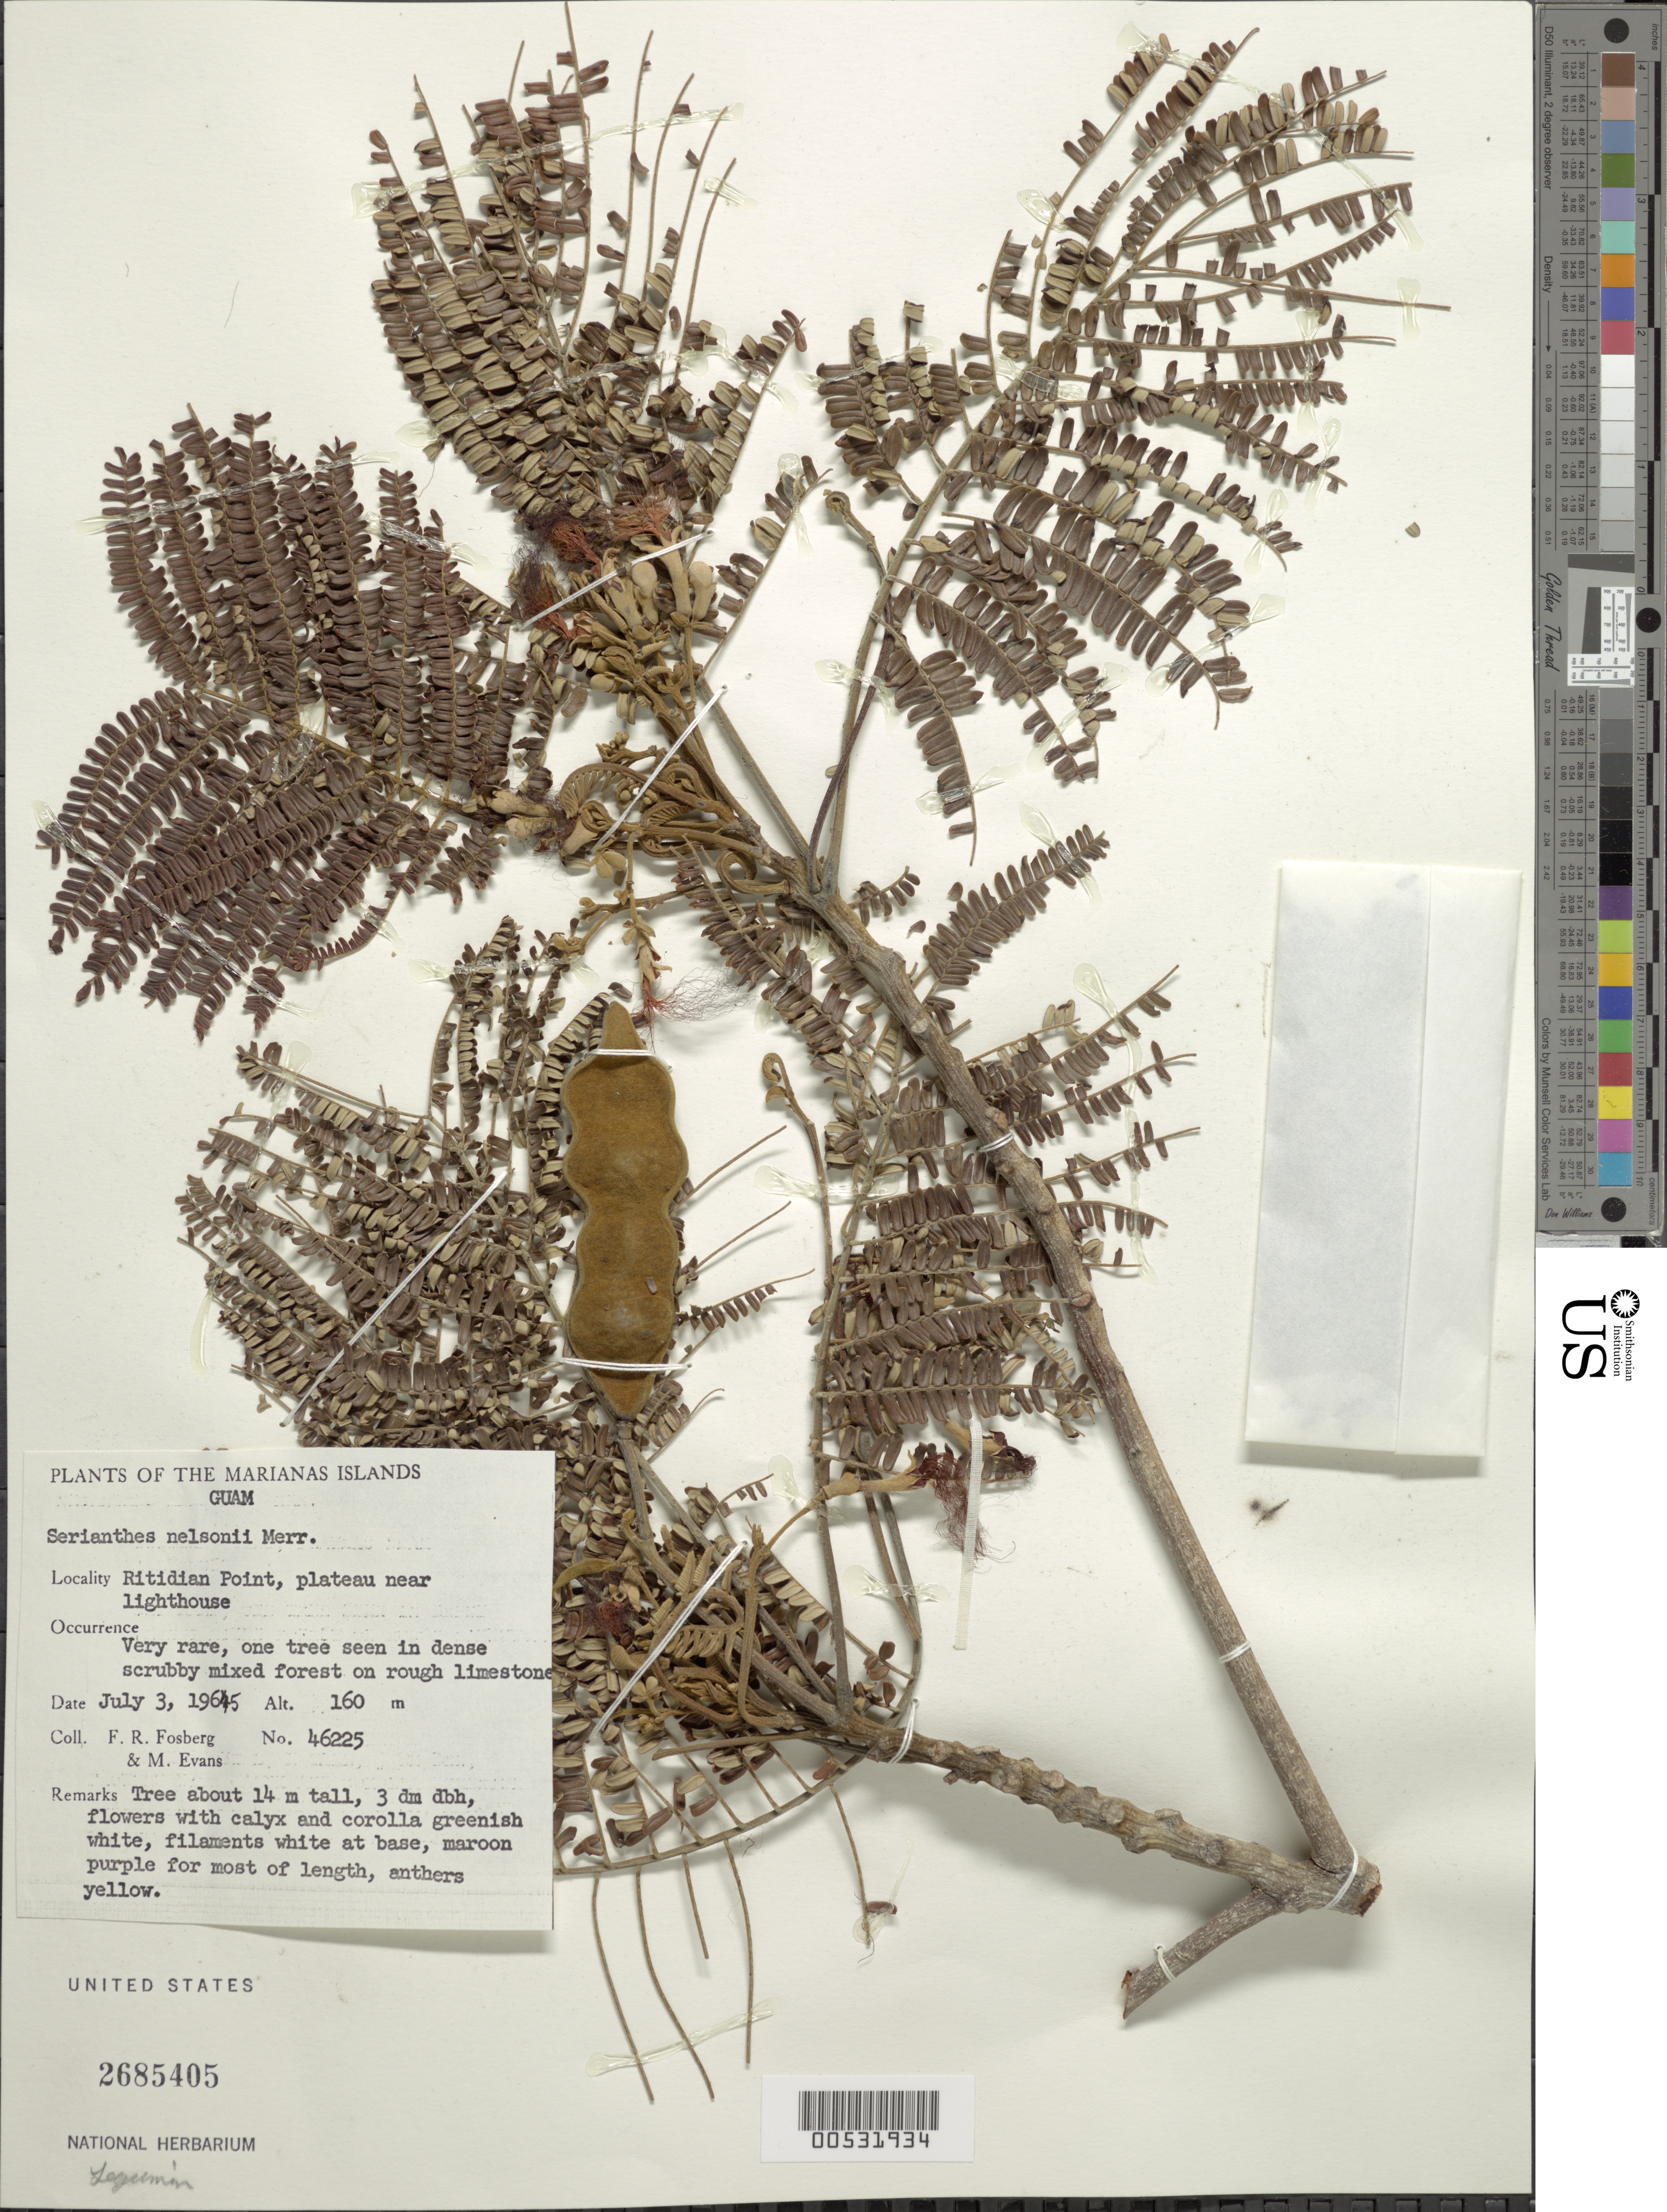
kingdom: Plantae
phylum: Tracheophyta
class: Magnoliopsida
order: Fabales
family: Fabaceae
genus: Serianthes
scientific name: Serianthes nelsonii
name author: Merr.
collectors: F. R. Fosberg & M. Evans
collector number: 46225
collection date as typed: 03 Jul 1965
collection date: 1965-07-03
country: Guam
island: Guam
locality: Ritidian Point, plateau near lighthouse.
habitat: Dense scrubby mixed forest on rough limestone.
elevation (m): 160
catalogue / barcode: US 2685405